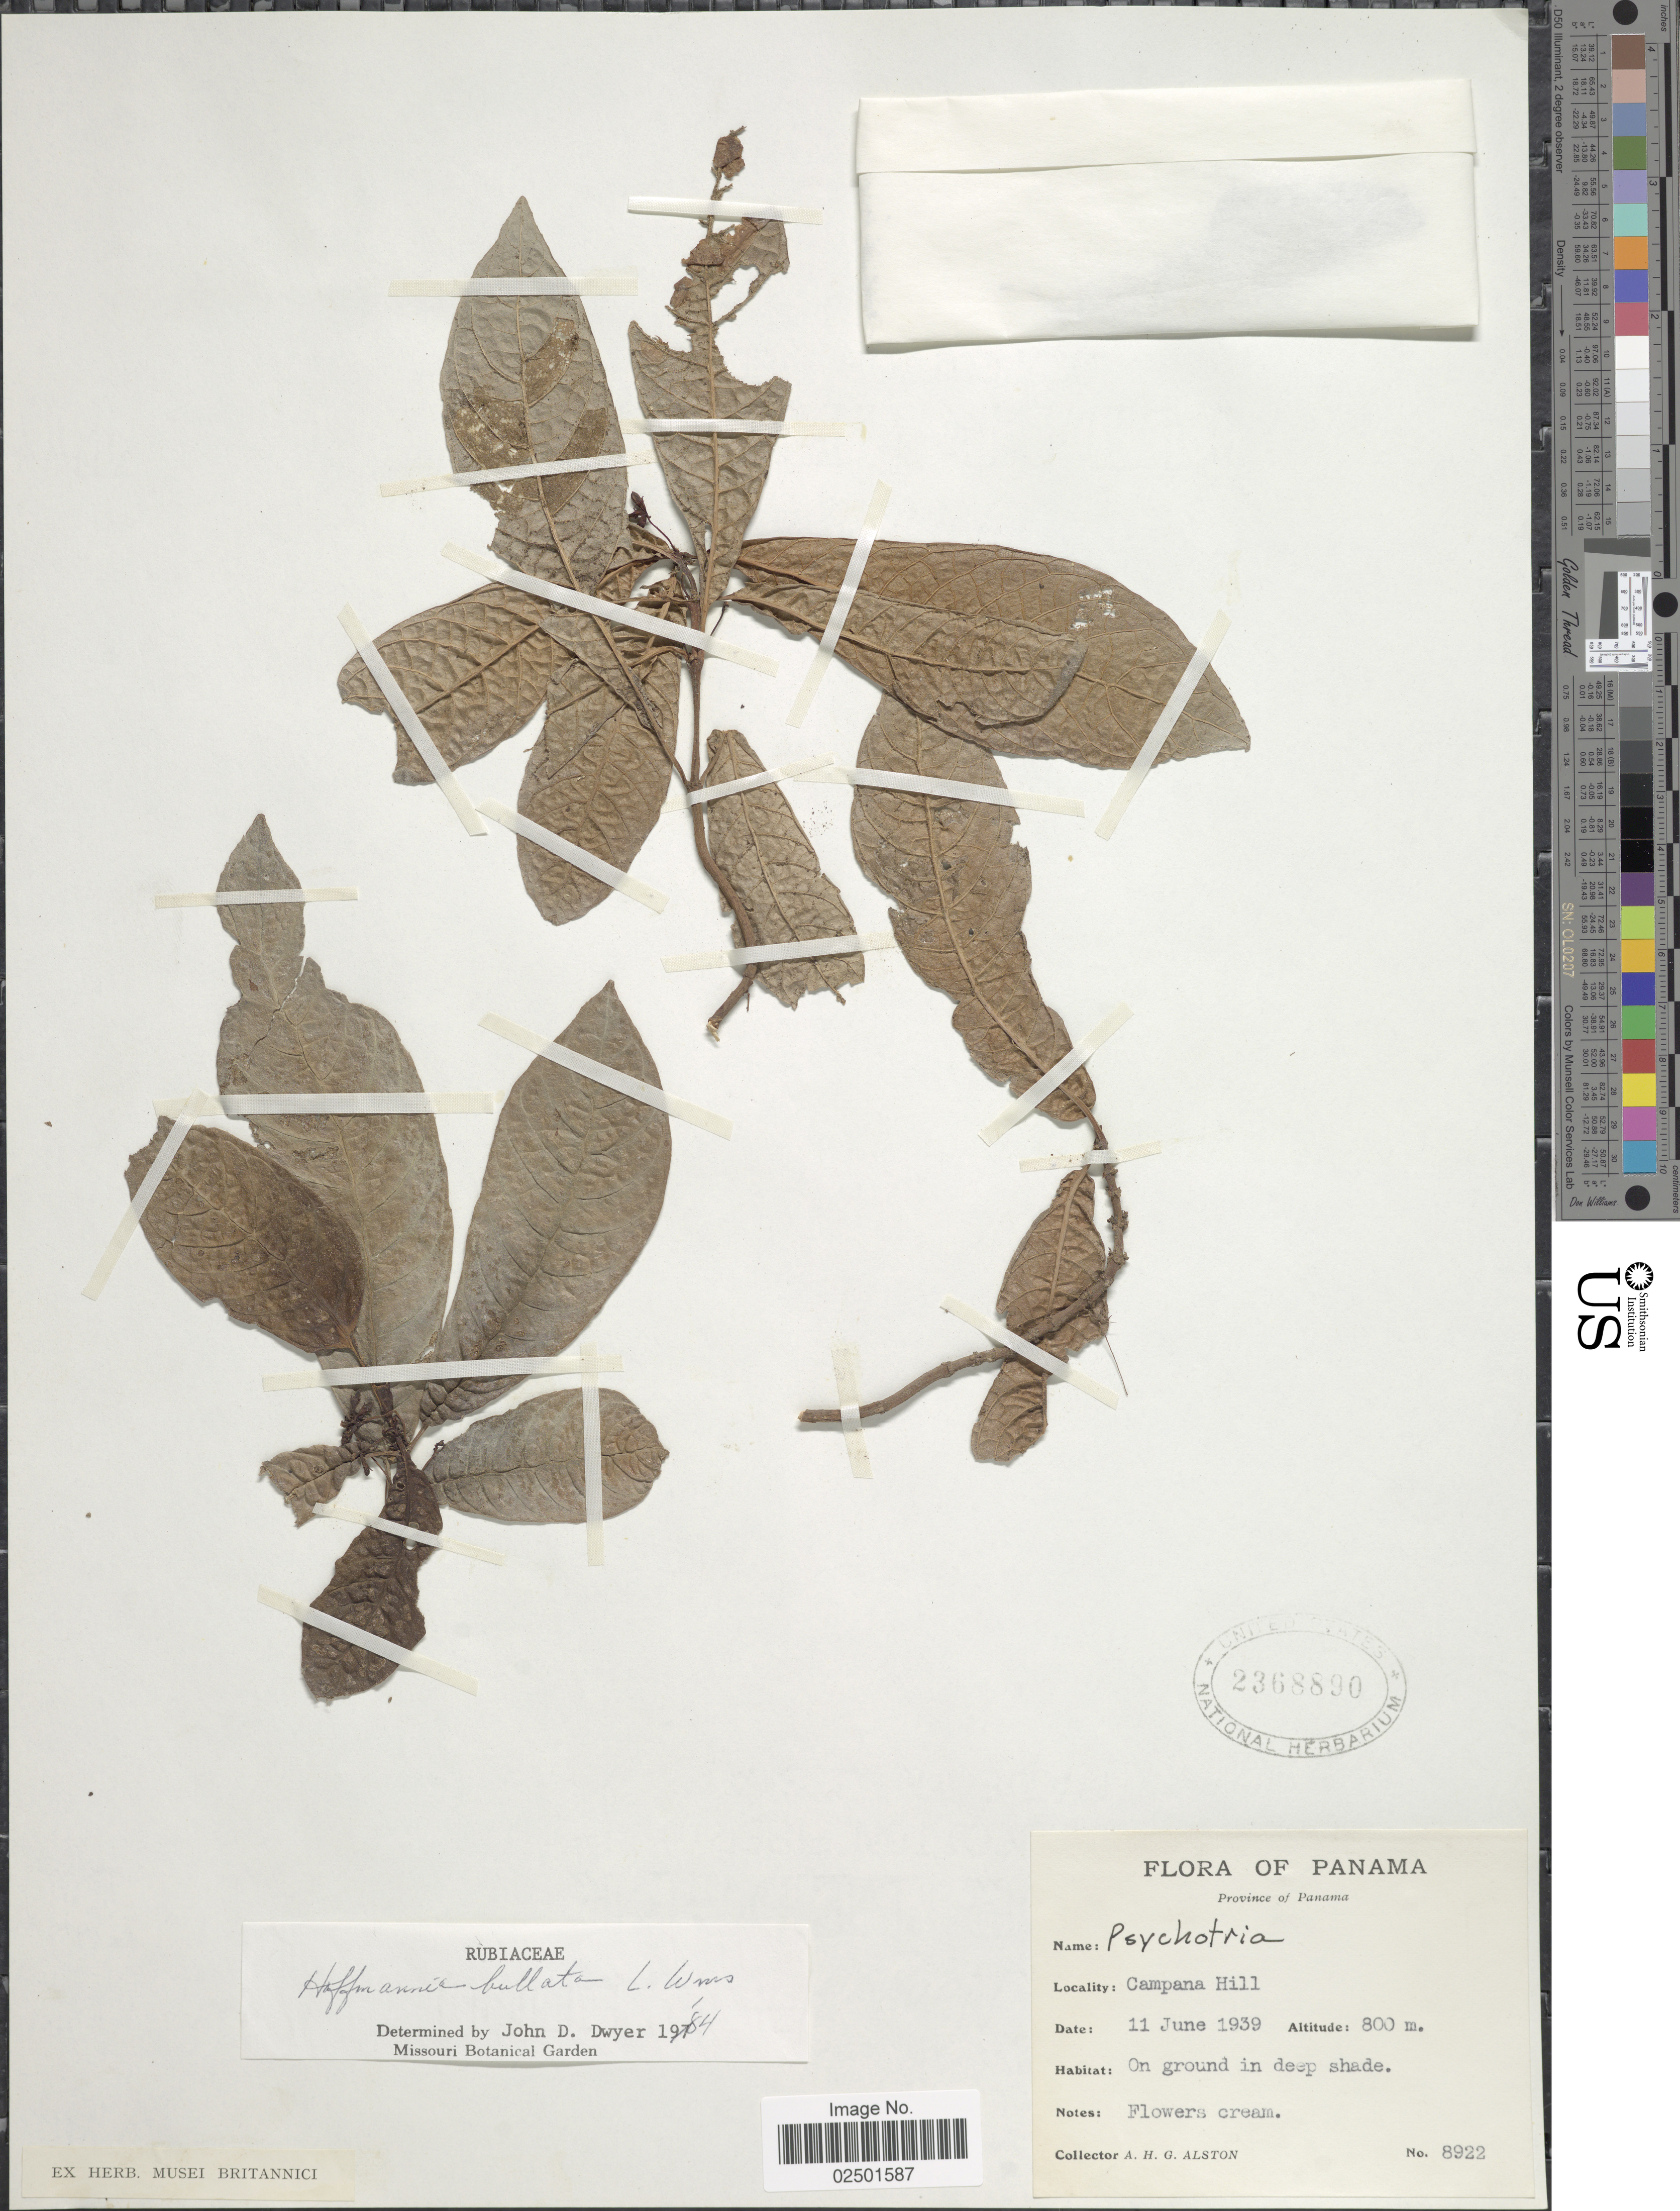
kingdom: Plantae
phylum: Tracheophyta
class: Magnoliopsida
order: Gentianales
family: Rubiaceae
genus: Hoffmannia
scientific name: Hoffmannia bullata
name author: L.O. Williams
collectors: A. H. Alston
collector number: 8922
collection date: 1939-06-11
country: Panama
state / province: Panamá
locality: Campana Hill, On ground in deep shade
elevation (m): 800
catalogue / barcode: US 2368890